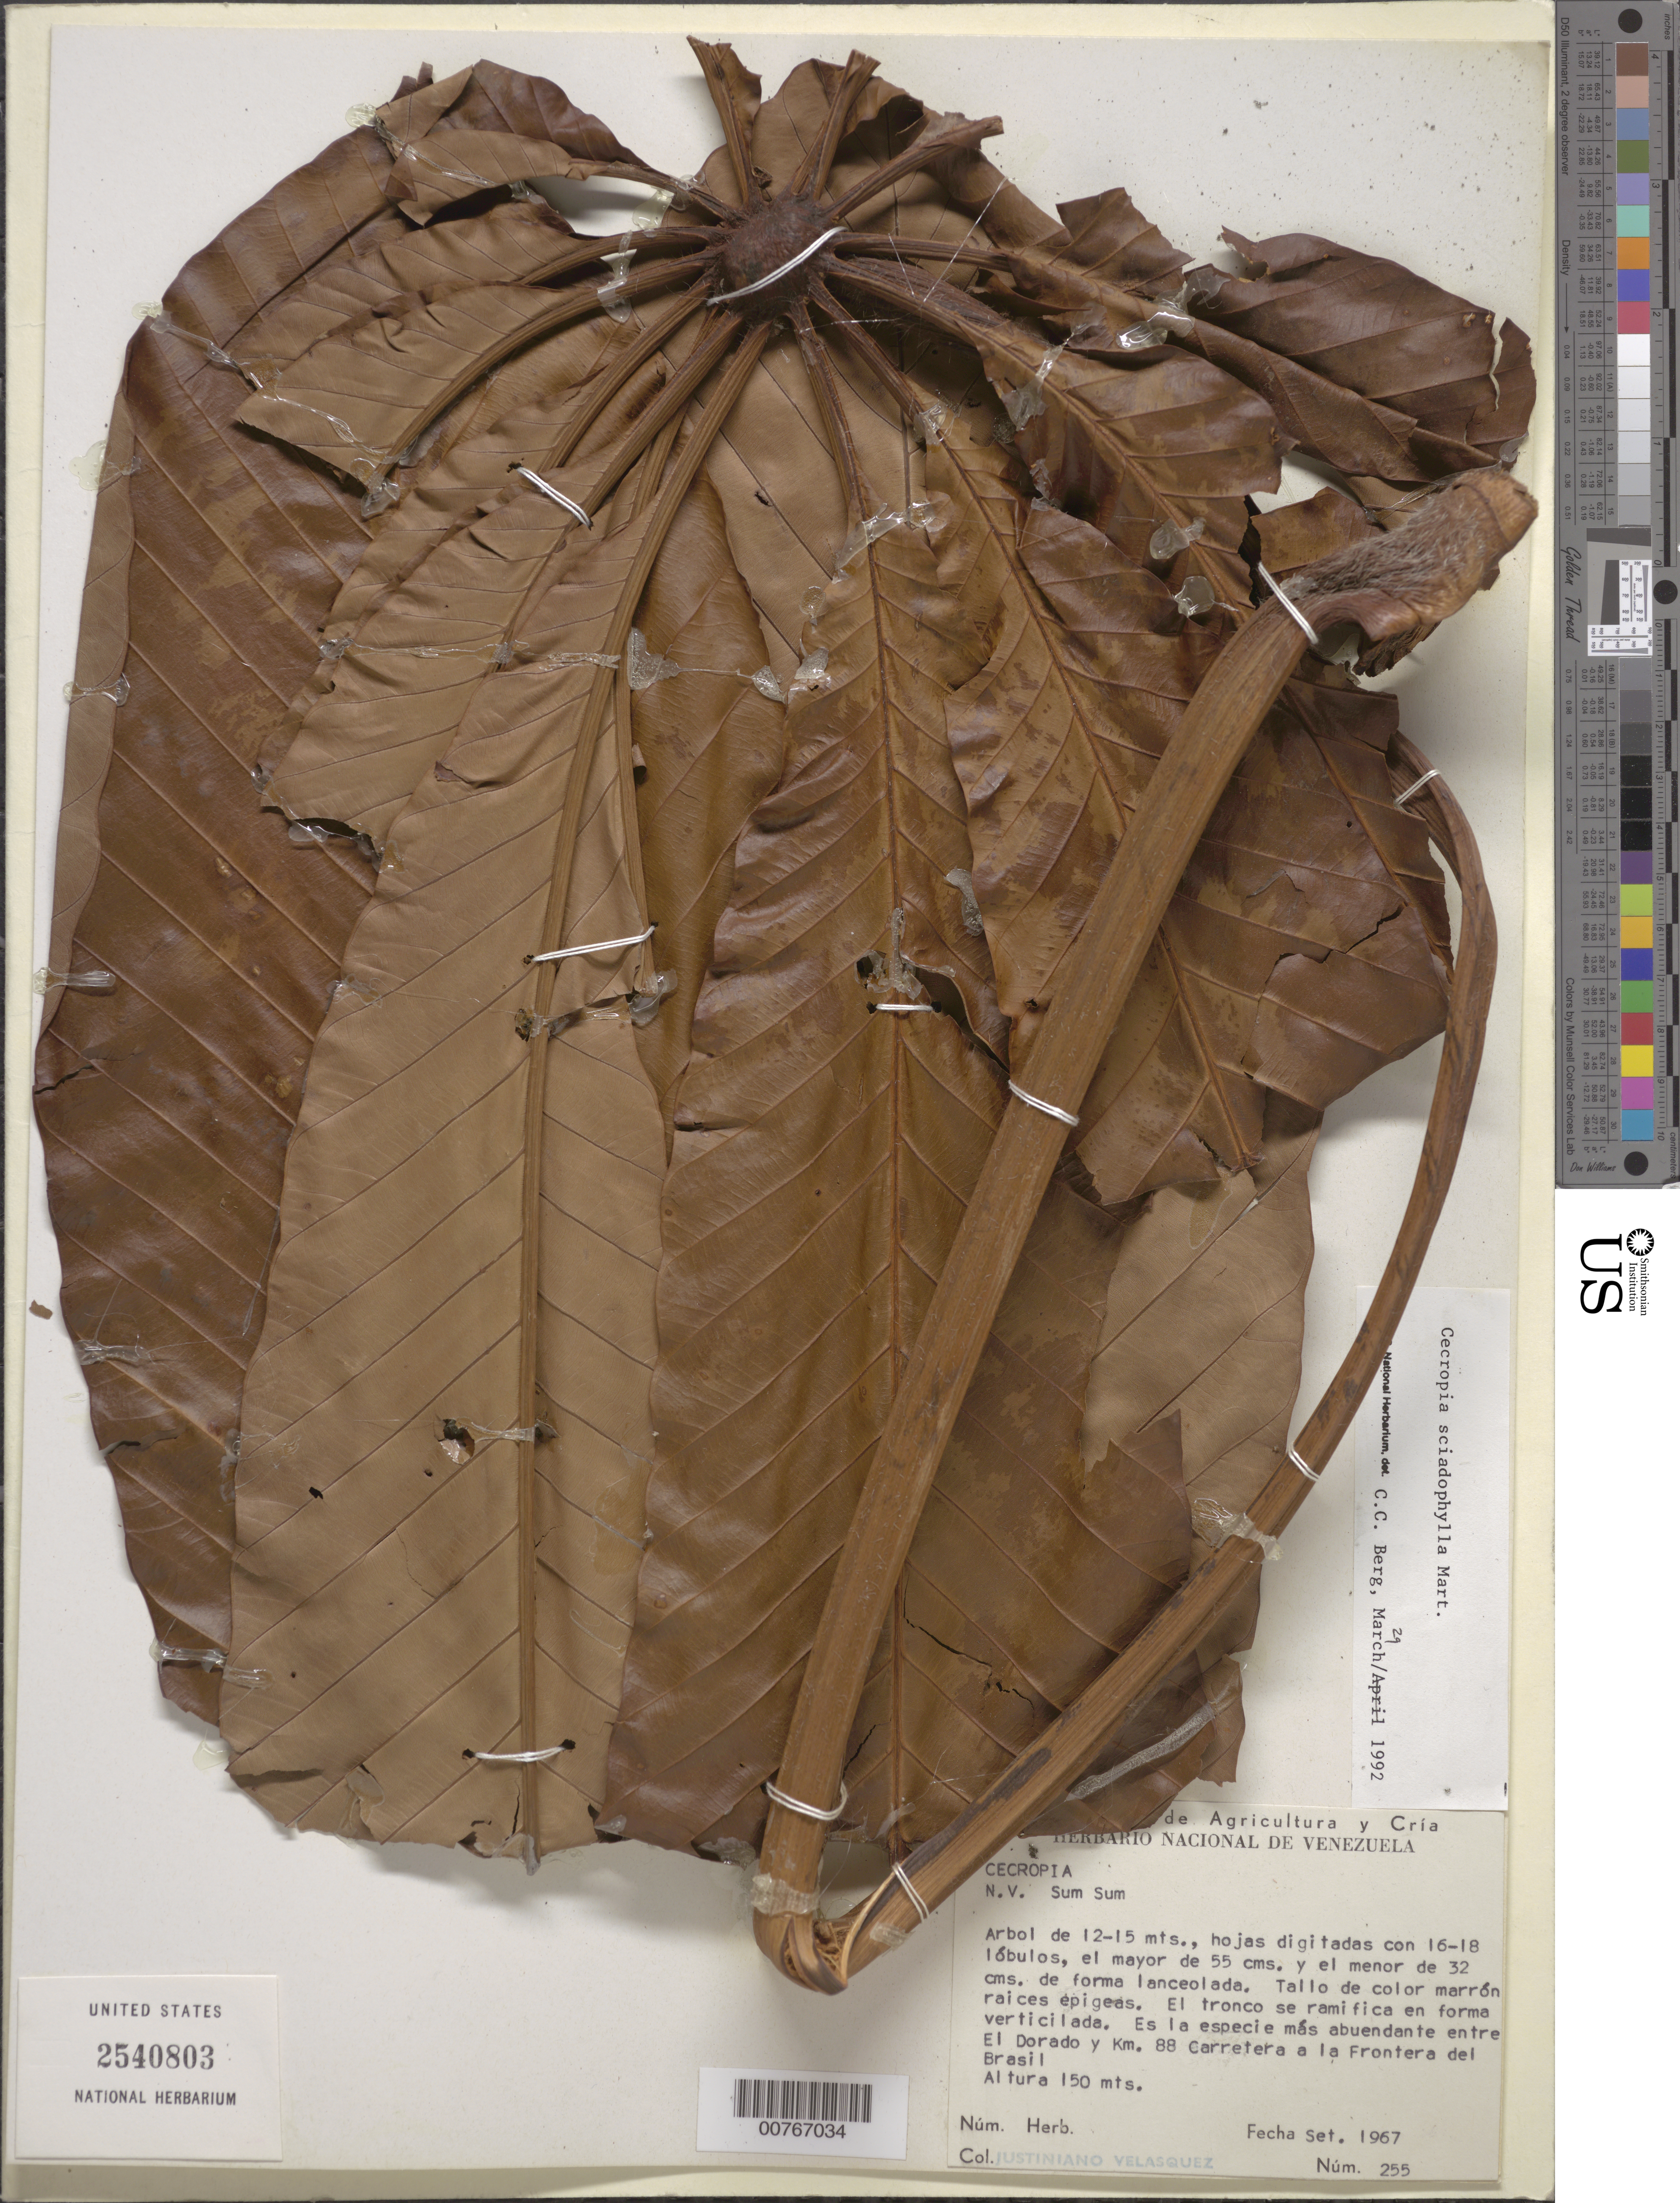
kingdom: Plantae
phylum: Tracheophyta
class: Magnoliopsida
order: Rosales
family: Urticaceae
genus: Cecropia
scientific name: Cecropia sciadophylla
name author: Mart.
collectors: J. Velasquez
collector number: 225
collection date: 1967-09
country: Venezuela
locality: Es la especie más abuendante entre El Dorado y Km. 88 Carretera a la Frontera del Brasil.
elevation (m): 150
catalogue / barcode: US 2540803